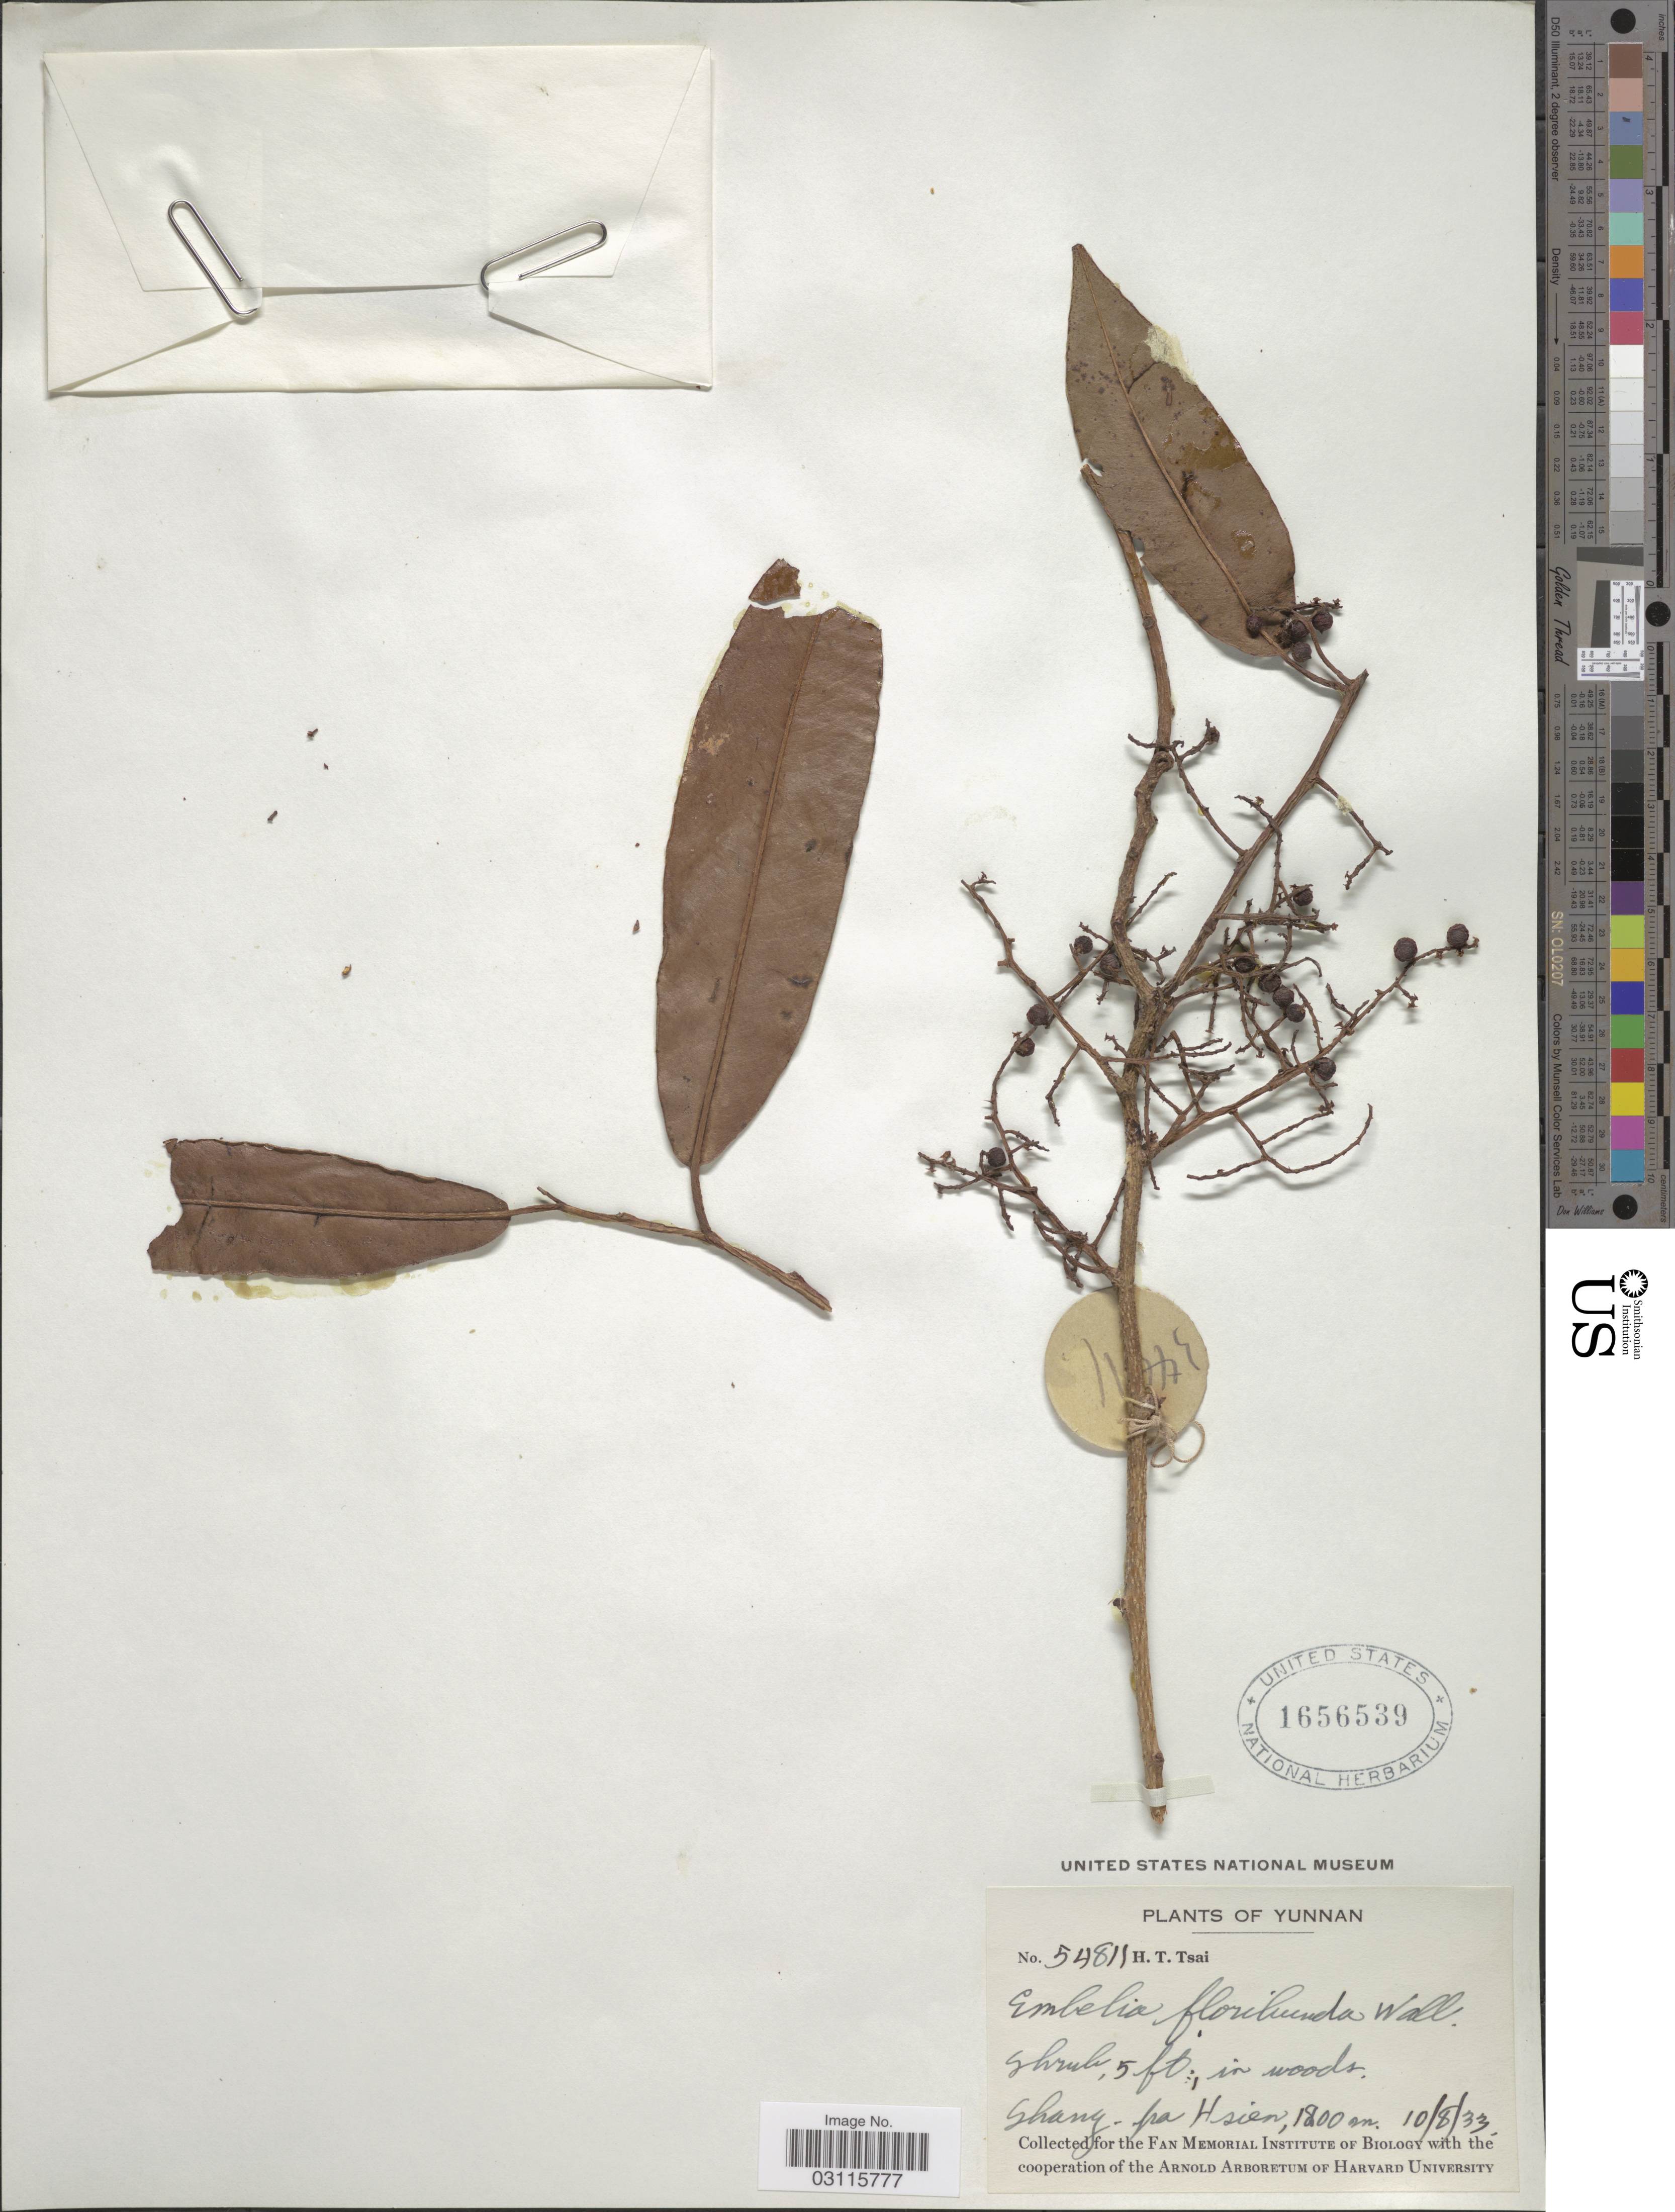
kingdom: Plantae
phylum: Tracheophyta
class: Magnoliopsida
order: Ericales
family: Primulaceae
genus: Embelia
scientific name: Embelia floribunda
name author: Wall.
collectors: H. Tsai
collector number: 54811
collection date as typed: Transcribed d/m/y: 10/8/33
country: China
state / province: Yunnan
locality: Shang-pa Hsien.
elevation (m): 1800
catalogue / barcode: US 1656539